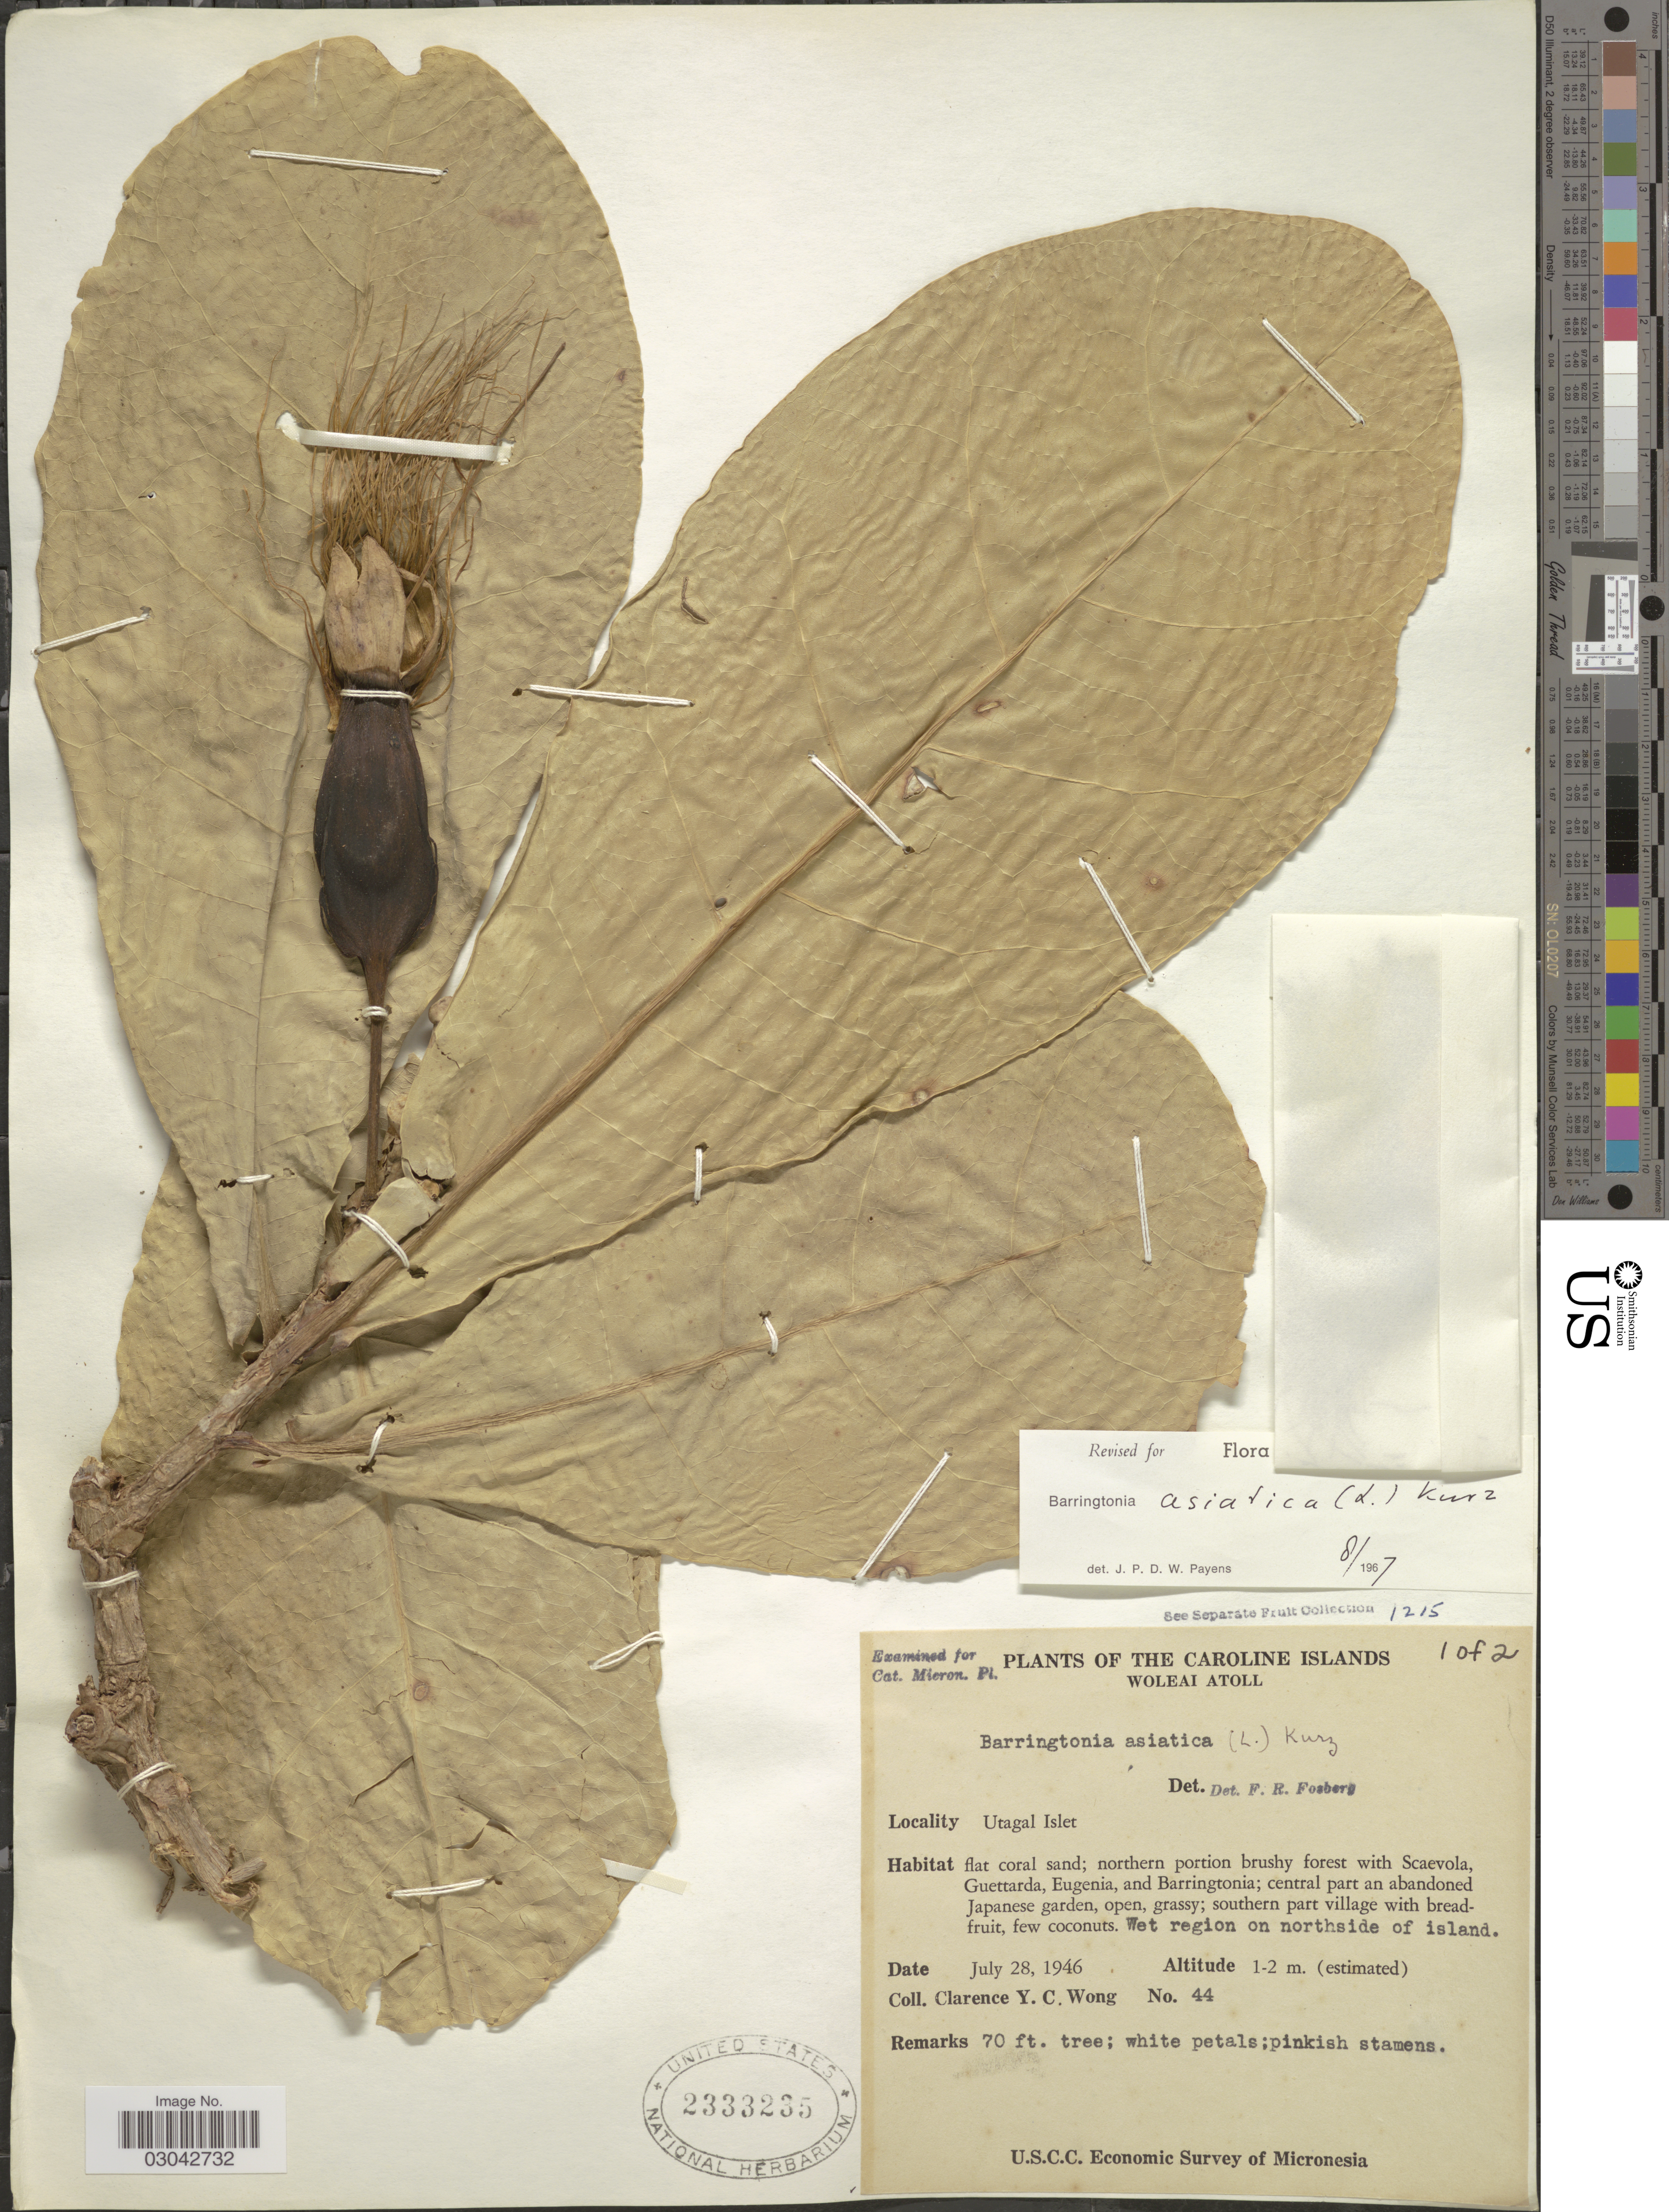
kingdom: Plantae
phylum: Tracheophyta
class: Magnoliopsida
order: Ericales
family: Lecythidaceae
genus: Barringtonia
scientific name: Barringtonia asiatica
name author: (L.) Kurz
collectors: C. Y. C. Wong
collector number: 44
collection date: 1946-07-28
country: Micronesia, Federated States of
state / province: Yap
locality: Caroline Islands. Woleai Atoll. Utagal Islet. Wet region on northside of island.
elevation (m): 1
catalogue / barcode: US 2333235